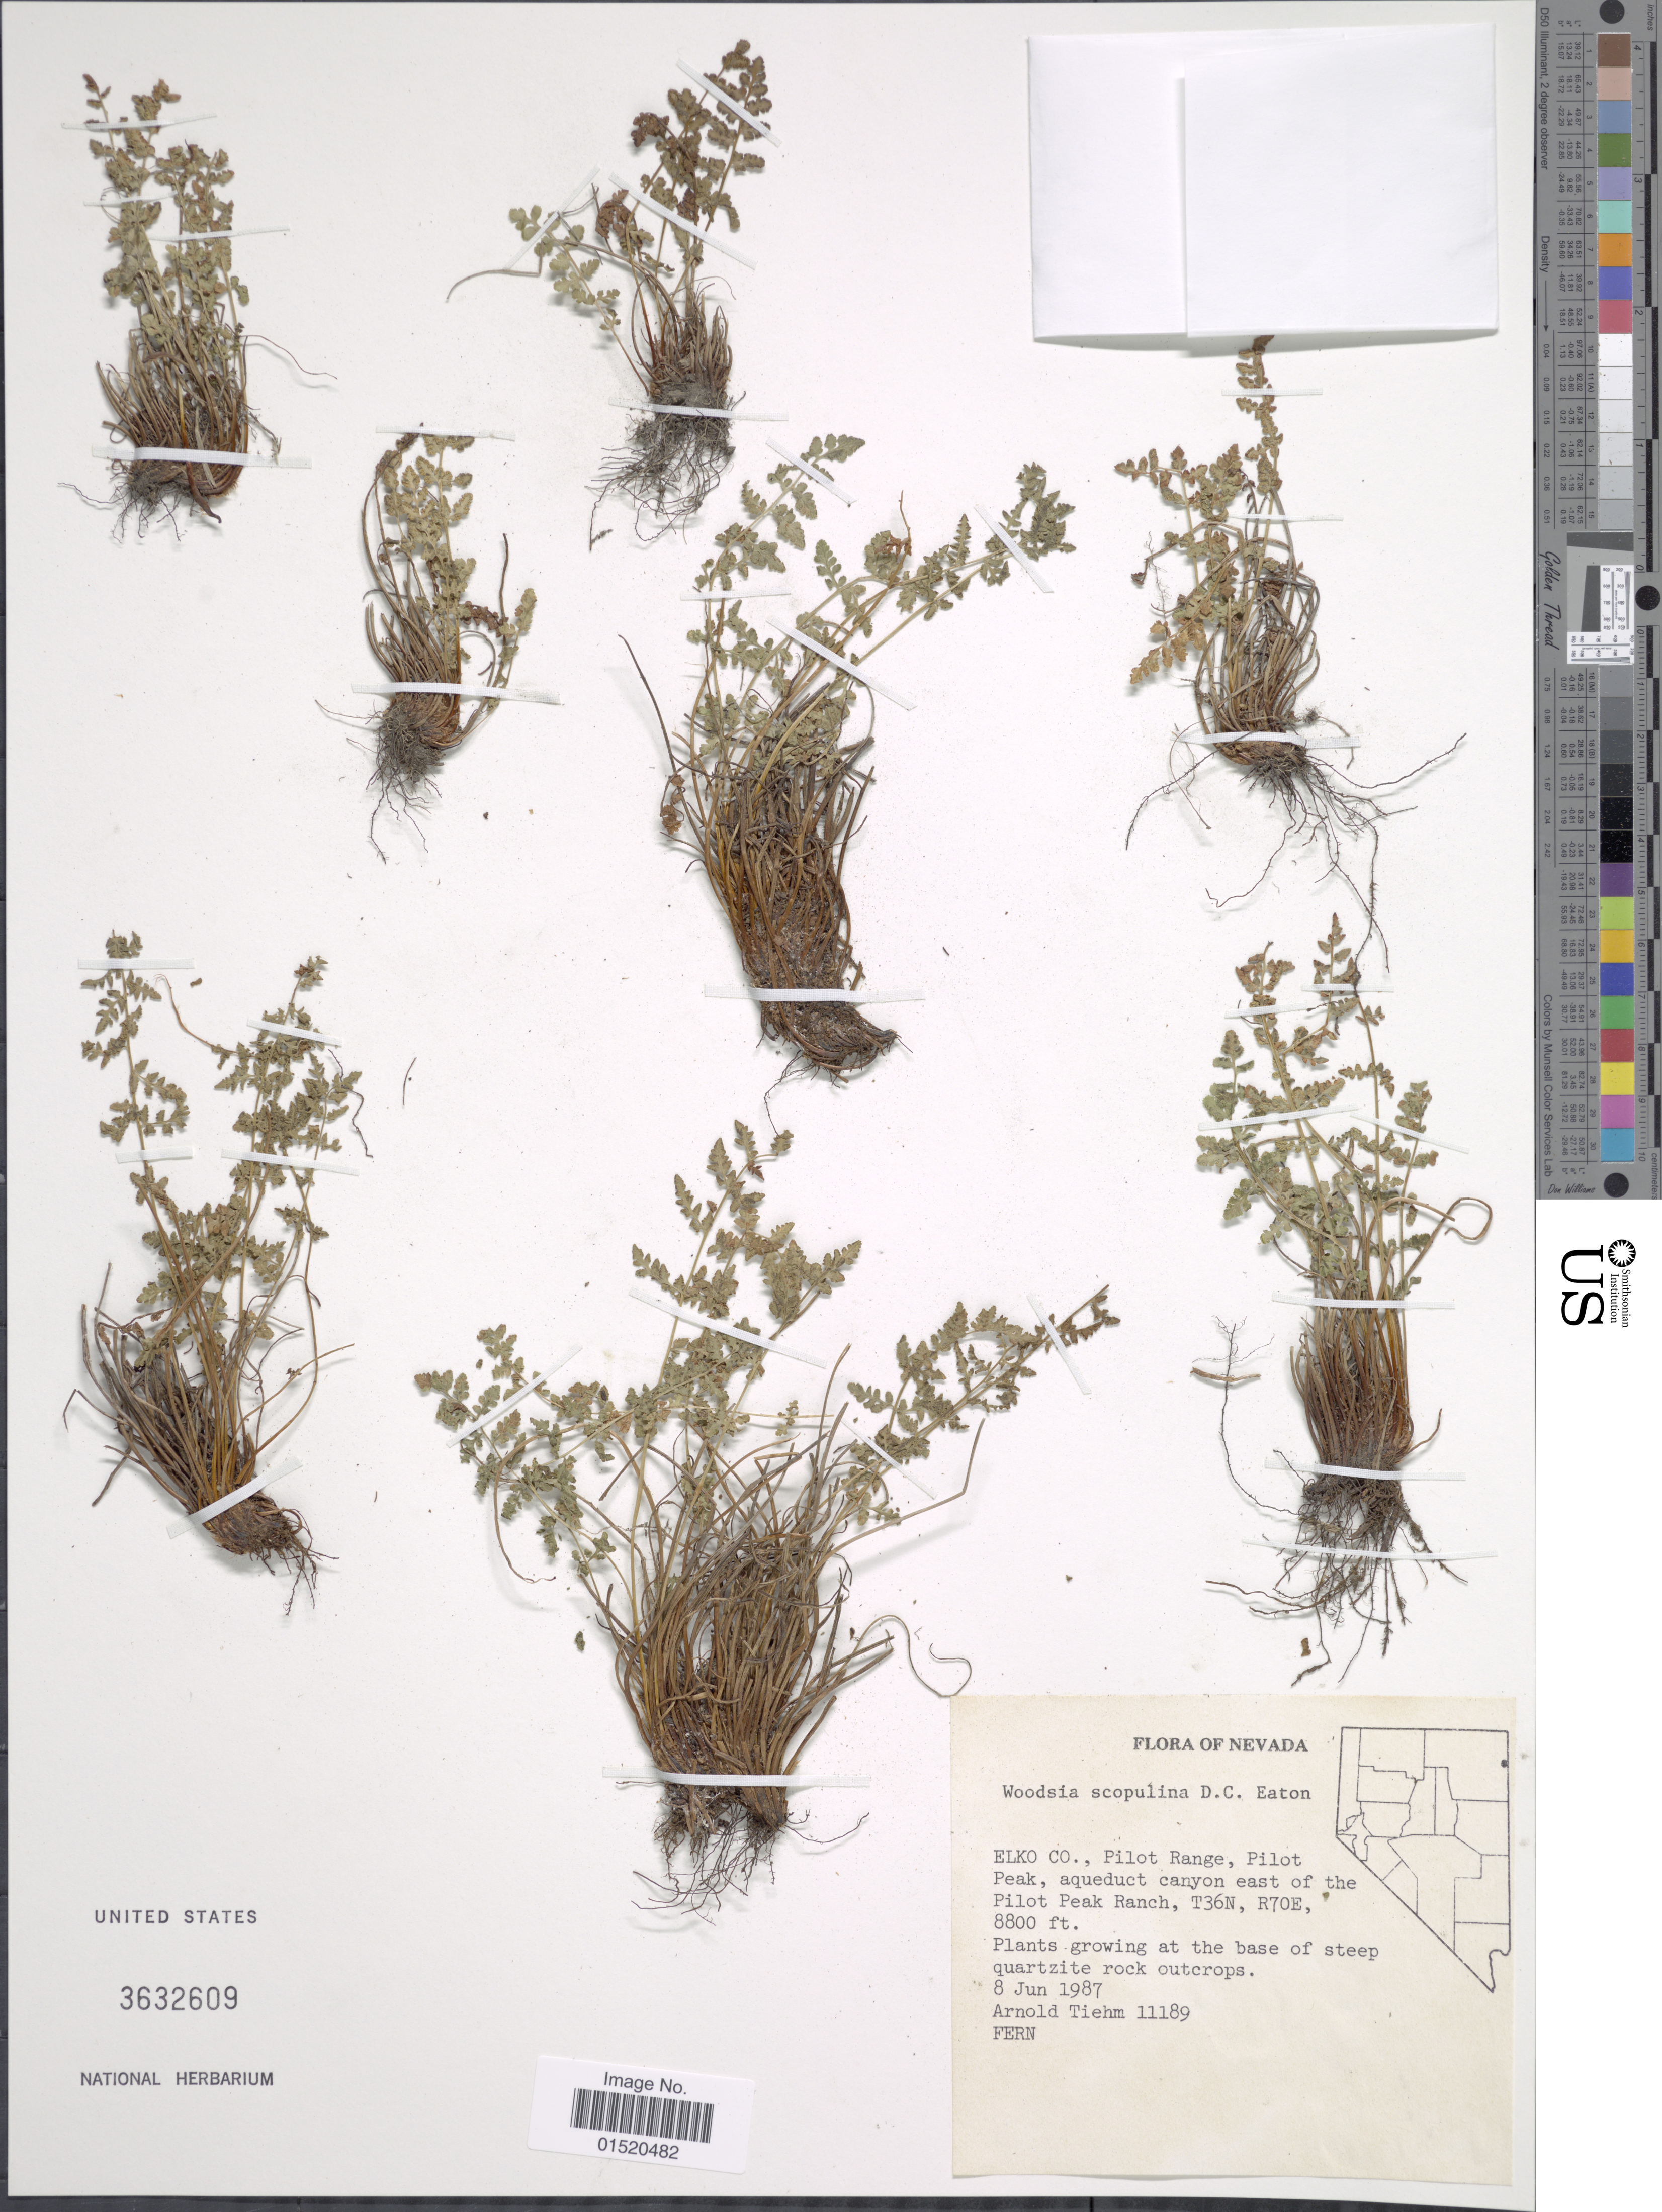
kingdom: Plantae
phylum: Tracheophyta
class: Polypodiopsida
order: Polypodiales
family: Woodsiaceae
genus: Woodsia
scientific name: Woodsia scopulina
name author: D.C. Eaton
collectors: A. Tiehm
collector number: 11189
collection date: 1987-06-08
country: United States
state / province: Nevada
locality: Elko Co., Pilot Range, Pilot Peak, aqueduct canyon east of the Pilot Peak Ranch, T36N, R70E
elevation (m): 2682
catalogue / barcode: US 3632609